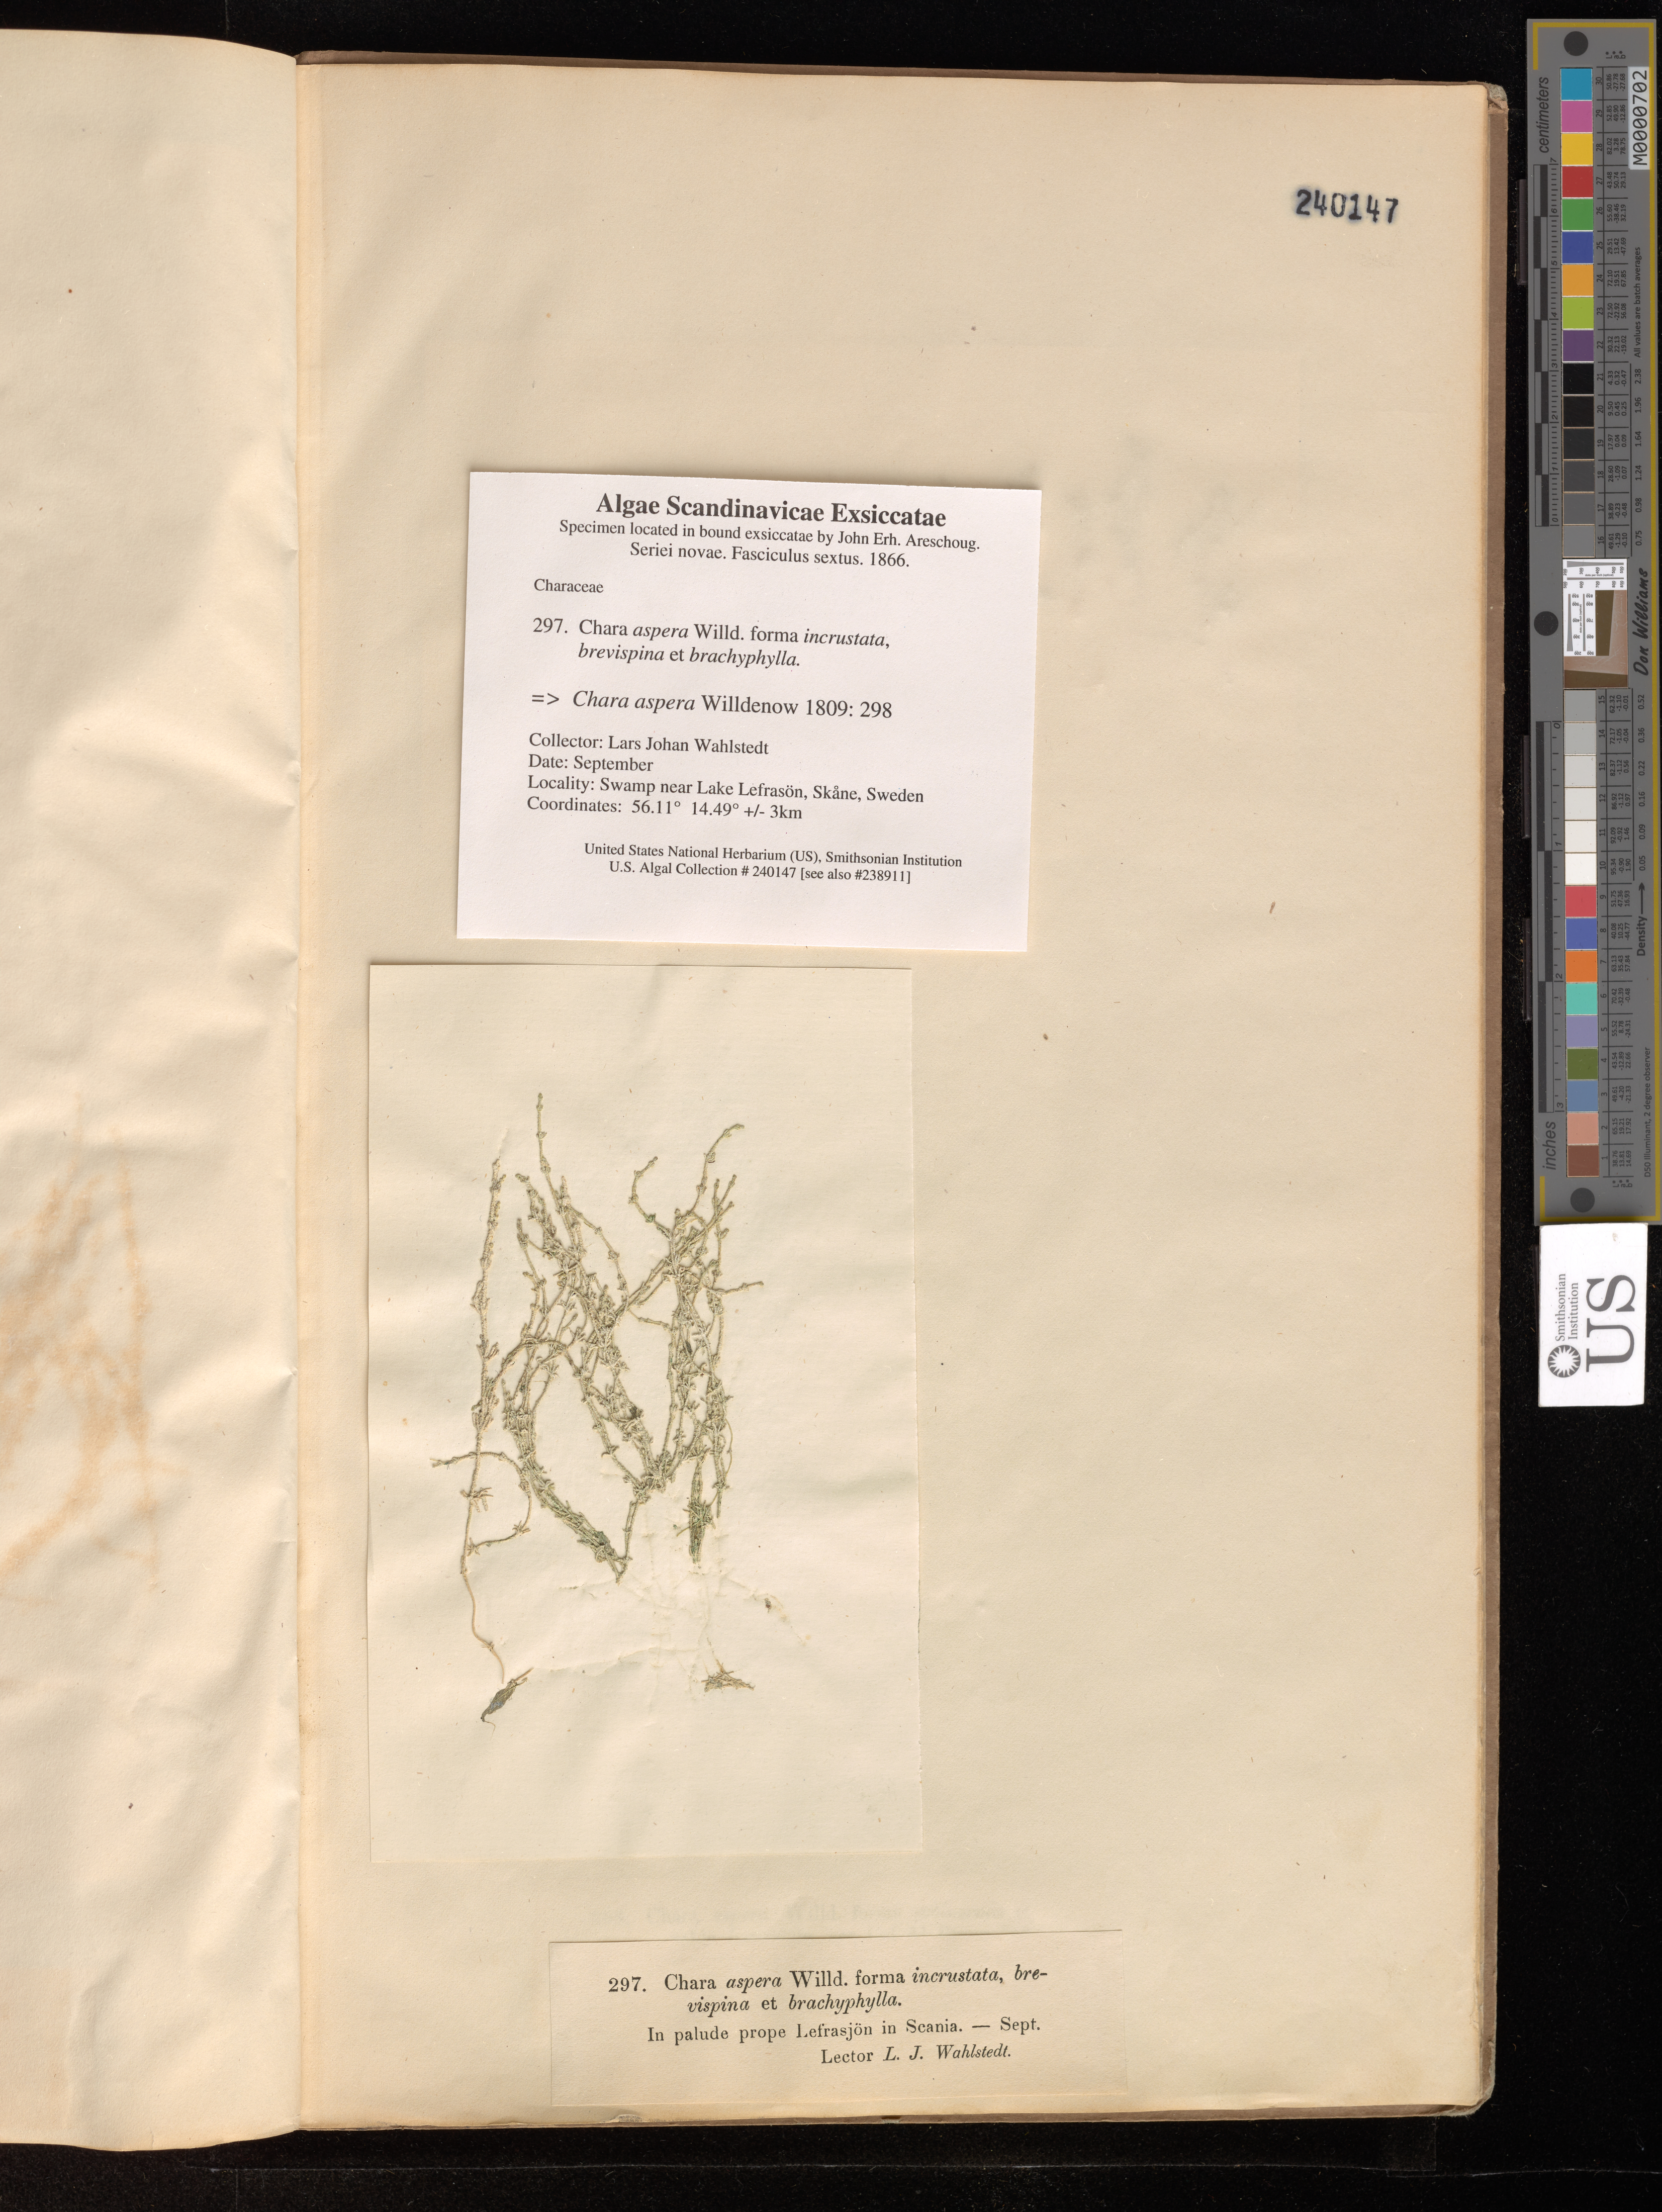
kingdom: Plantae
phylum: Charophyta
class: Charophyceae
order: Charales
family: Characeae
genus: Chara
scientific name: Chara aspera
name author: Willd.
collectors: L. J. Wahlstedt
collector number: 297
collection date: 1866-09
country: Sweden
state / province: Skåne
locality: near Lake Lefrason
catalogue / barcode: US 240147